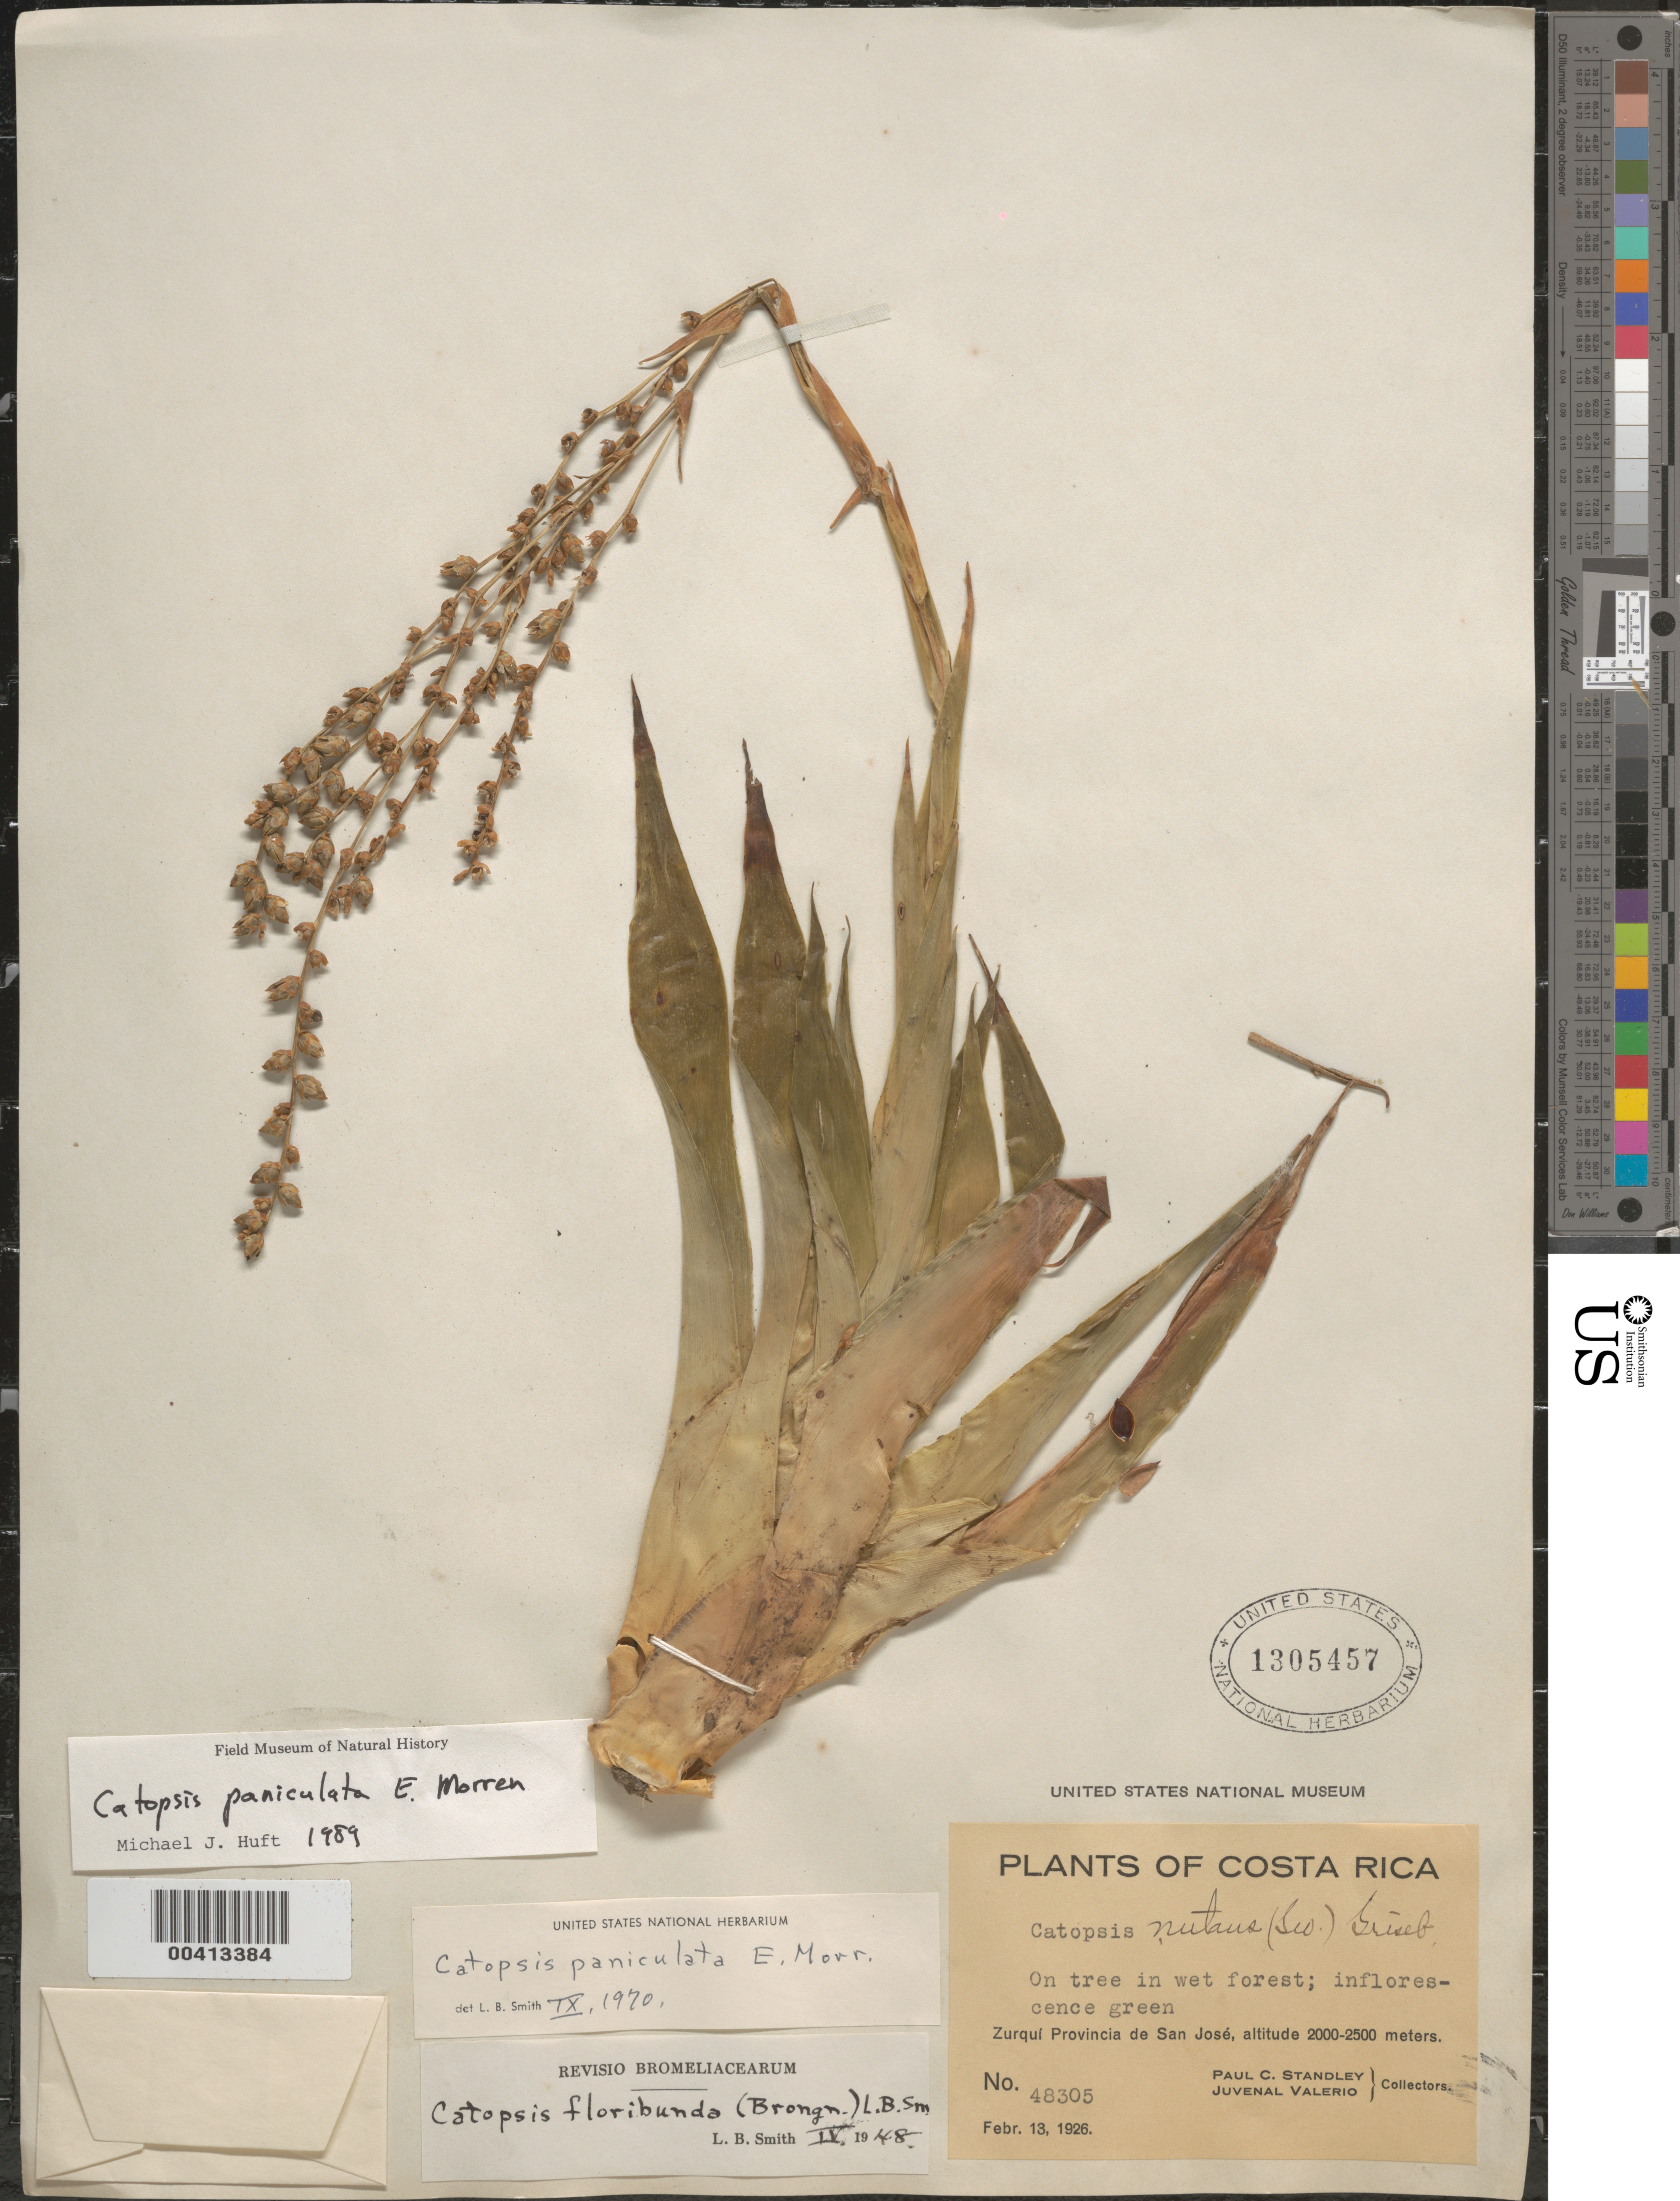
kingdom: Plantae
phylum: Tracheophyta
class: Liliopsida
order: Poales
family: Bromeliaceae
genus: Catopsis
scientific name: Catopsis paniculata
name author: É. Morren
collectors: P. C. Standley & J. Valerio R.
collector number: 48305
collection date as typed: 13 Feb 1926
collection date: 1926-02-13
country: Costa Rica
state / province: San José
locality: Zurqui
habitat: On tree in wet forest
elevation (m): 2000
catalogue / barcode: US 1305457